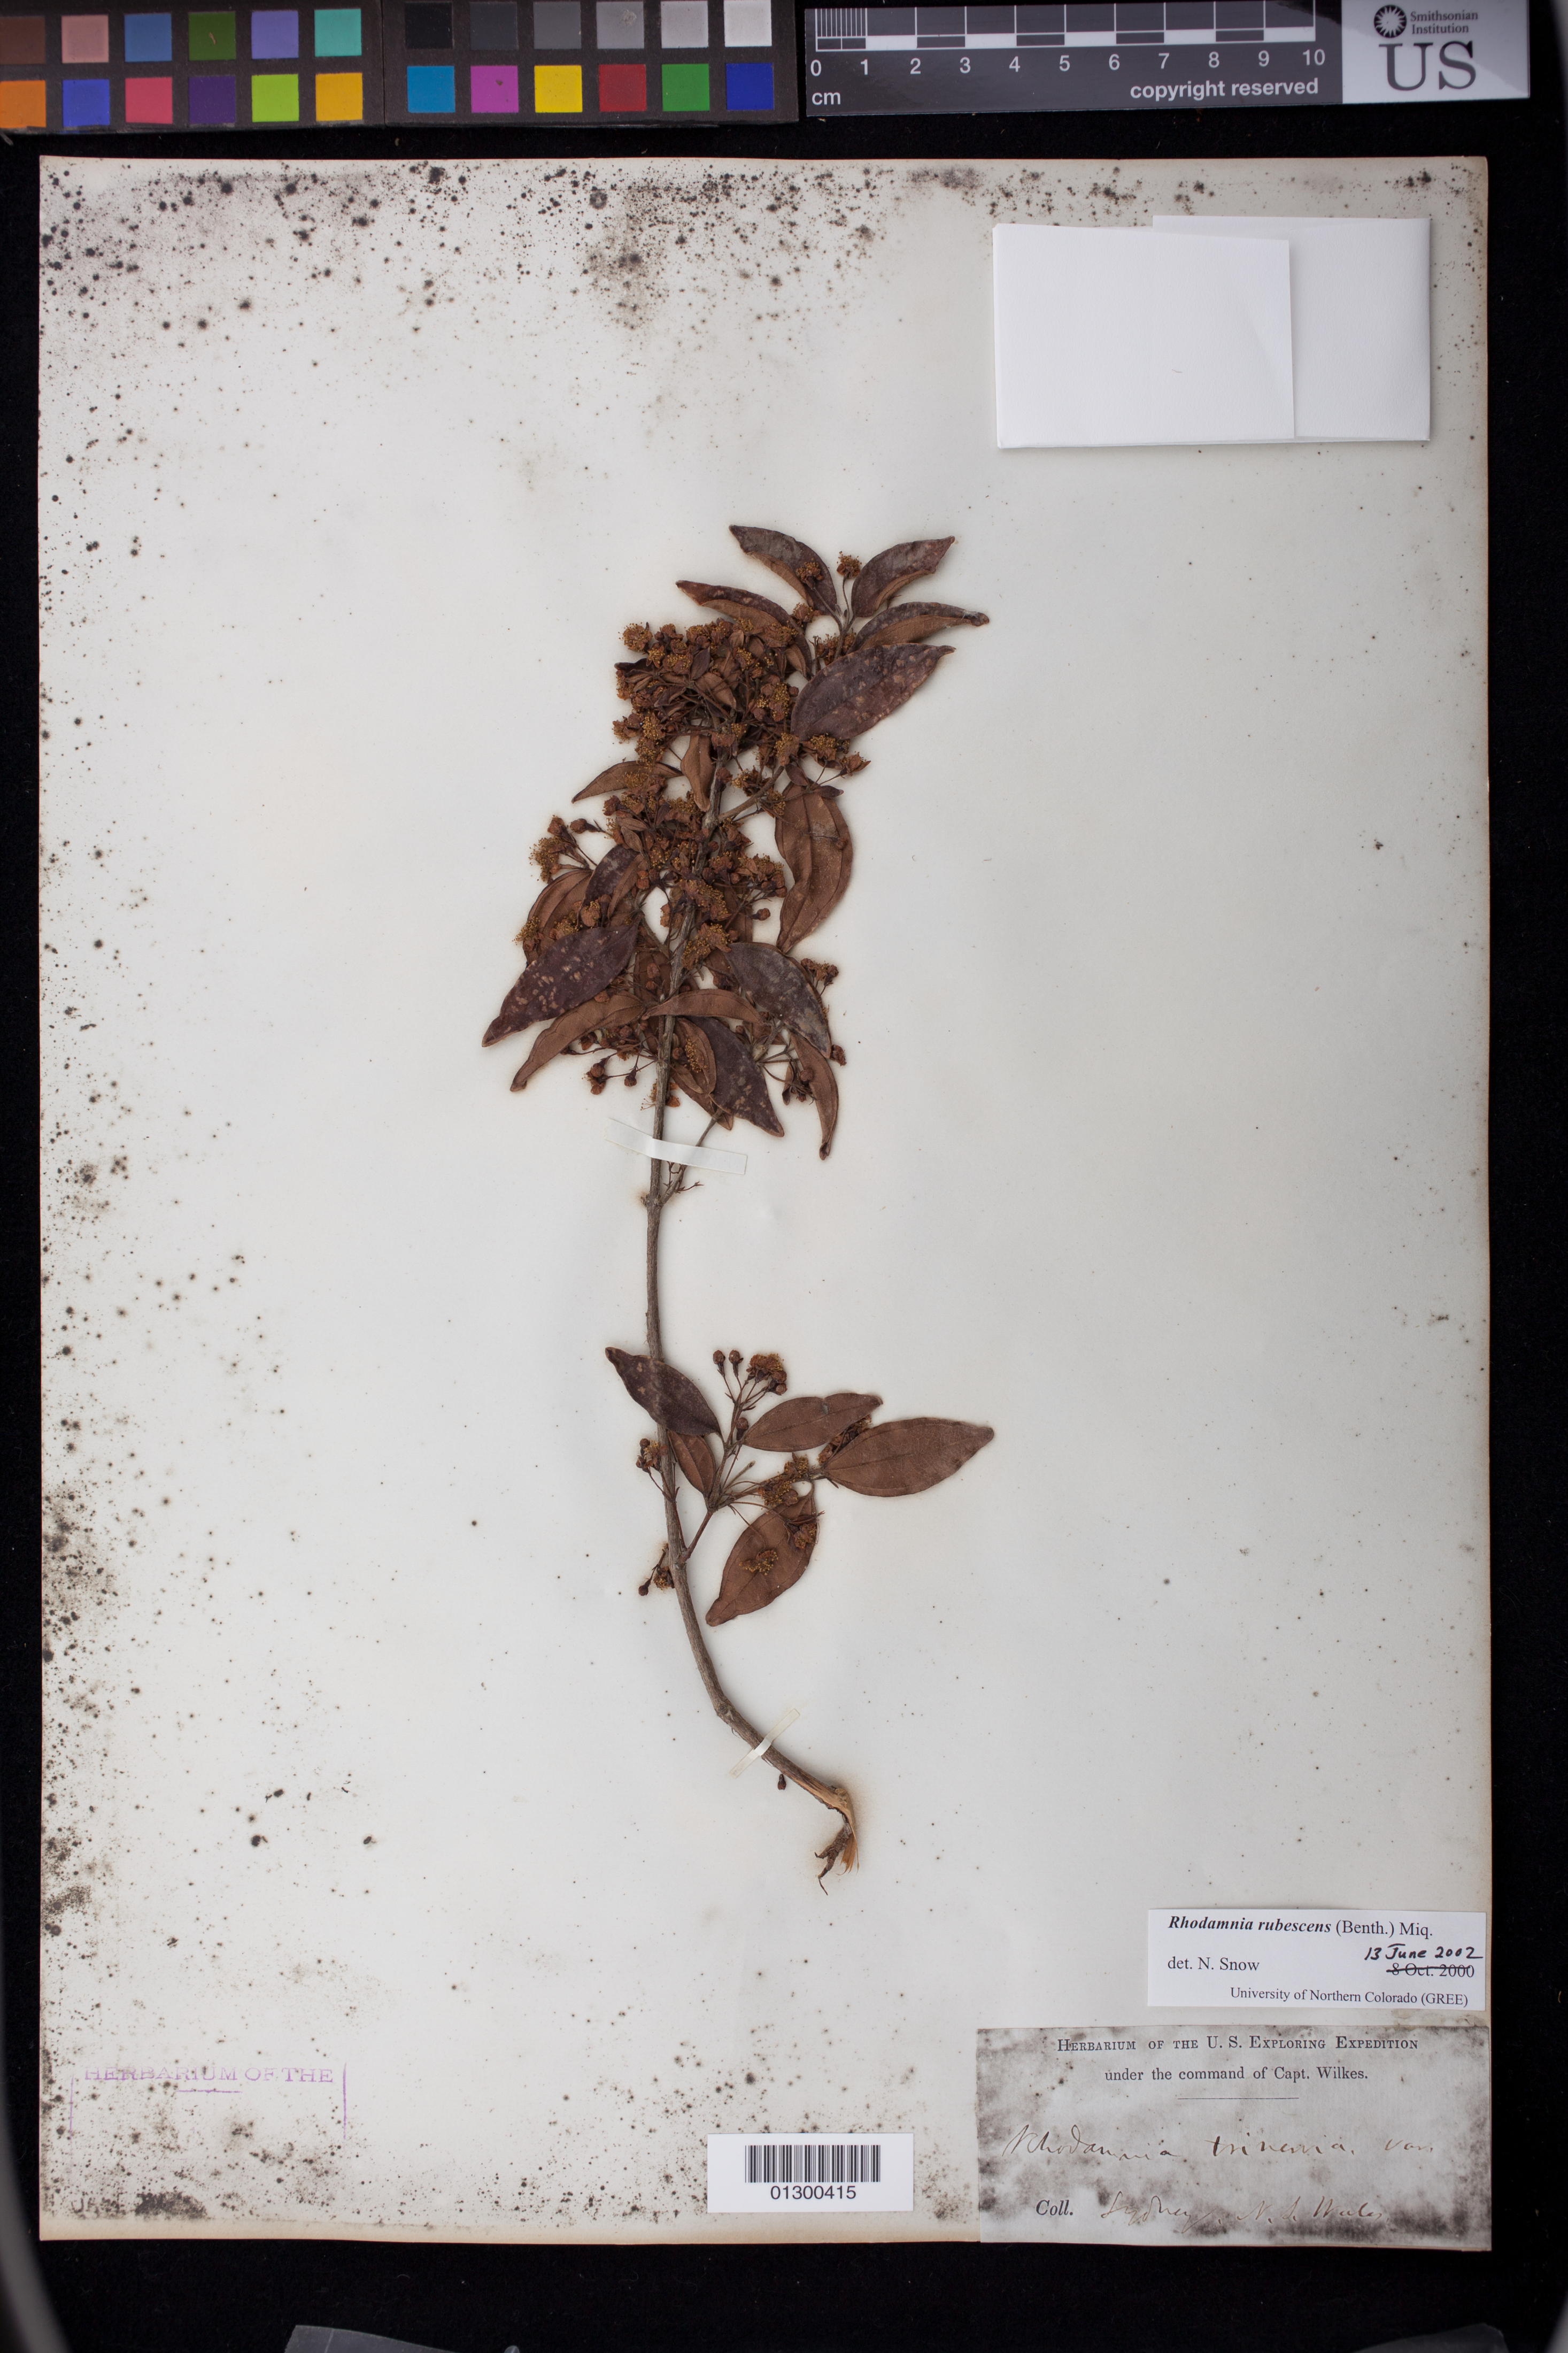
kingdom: Plantae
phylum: Tracheophyta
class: Magnoliopsida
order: Myrtales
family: Myrtaceae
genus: Rhodamnia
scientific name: Rhodamnia rubescens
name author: (Benth.) Miq.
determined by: Snow, N. W.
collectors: Wilkes Explor. Exped.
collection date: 1838/1842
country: Australia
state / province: New South Wales